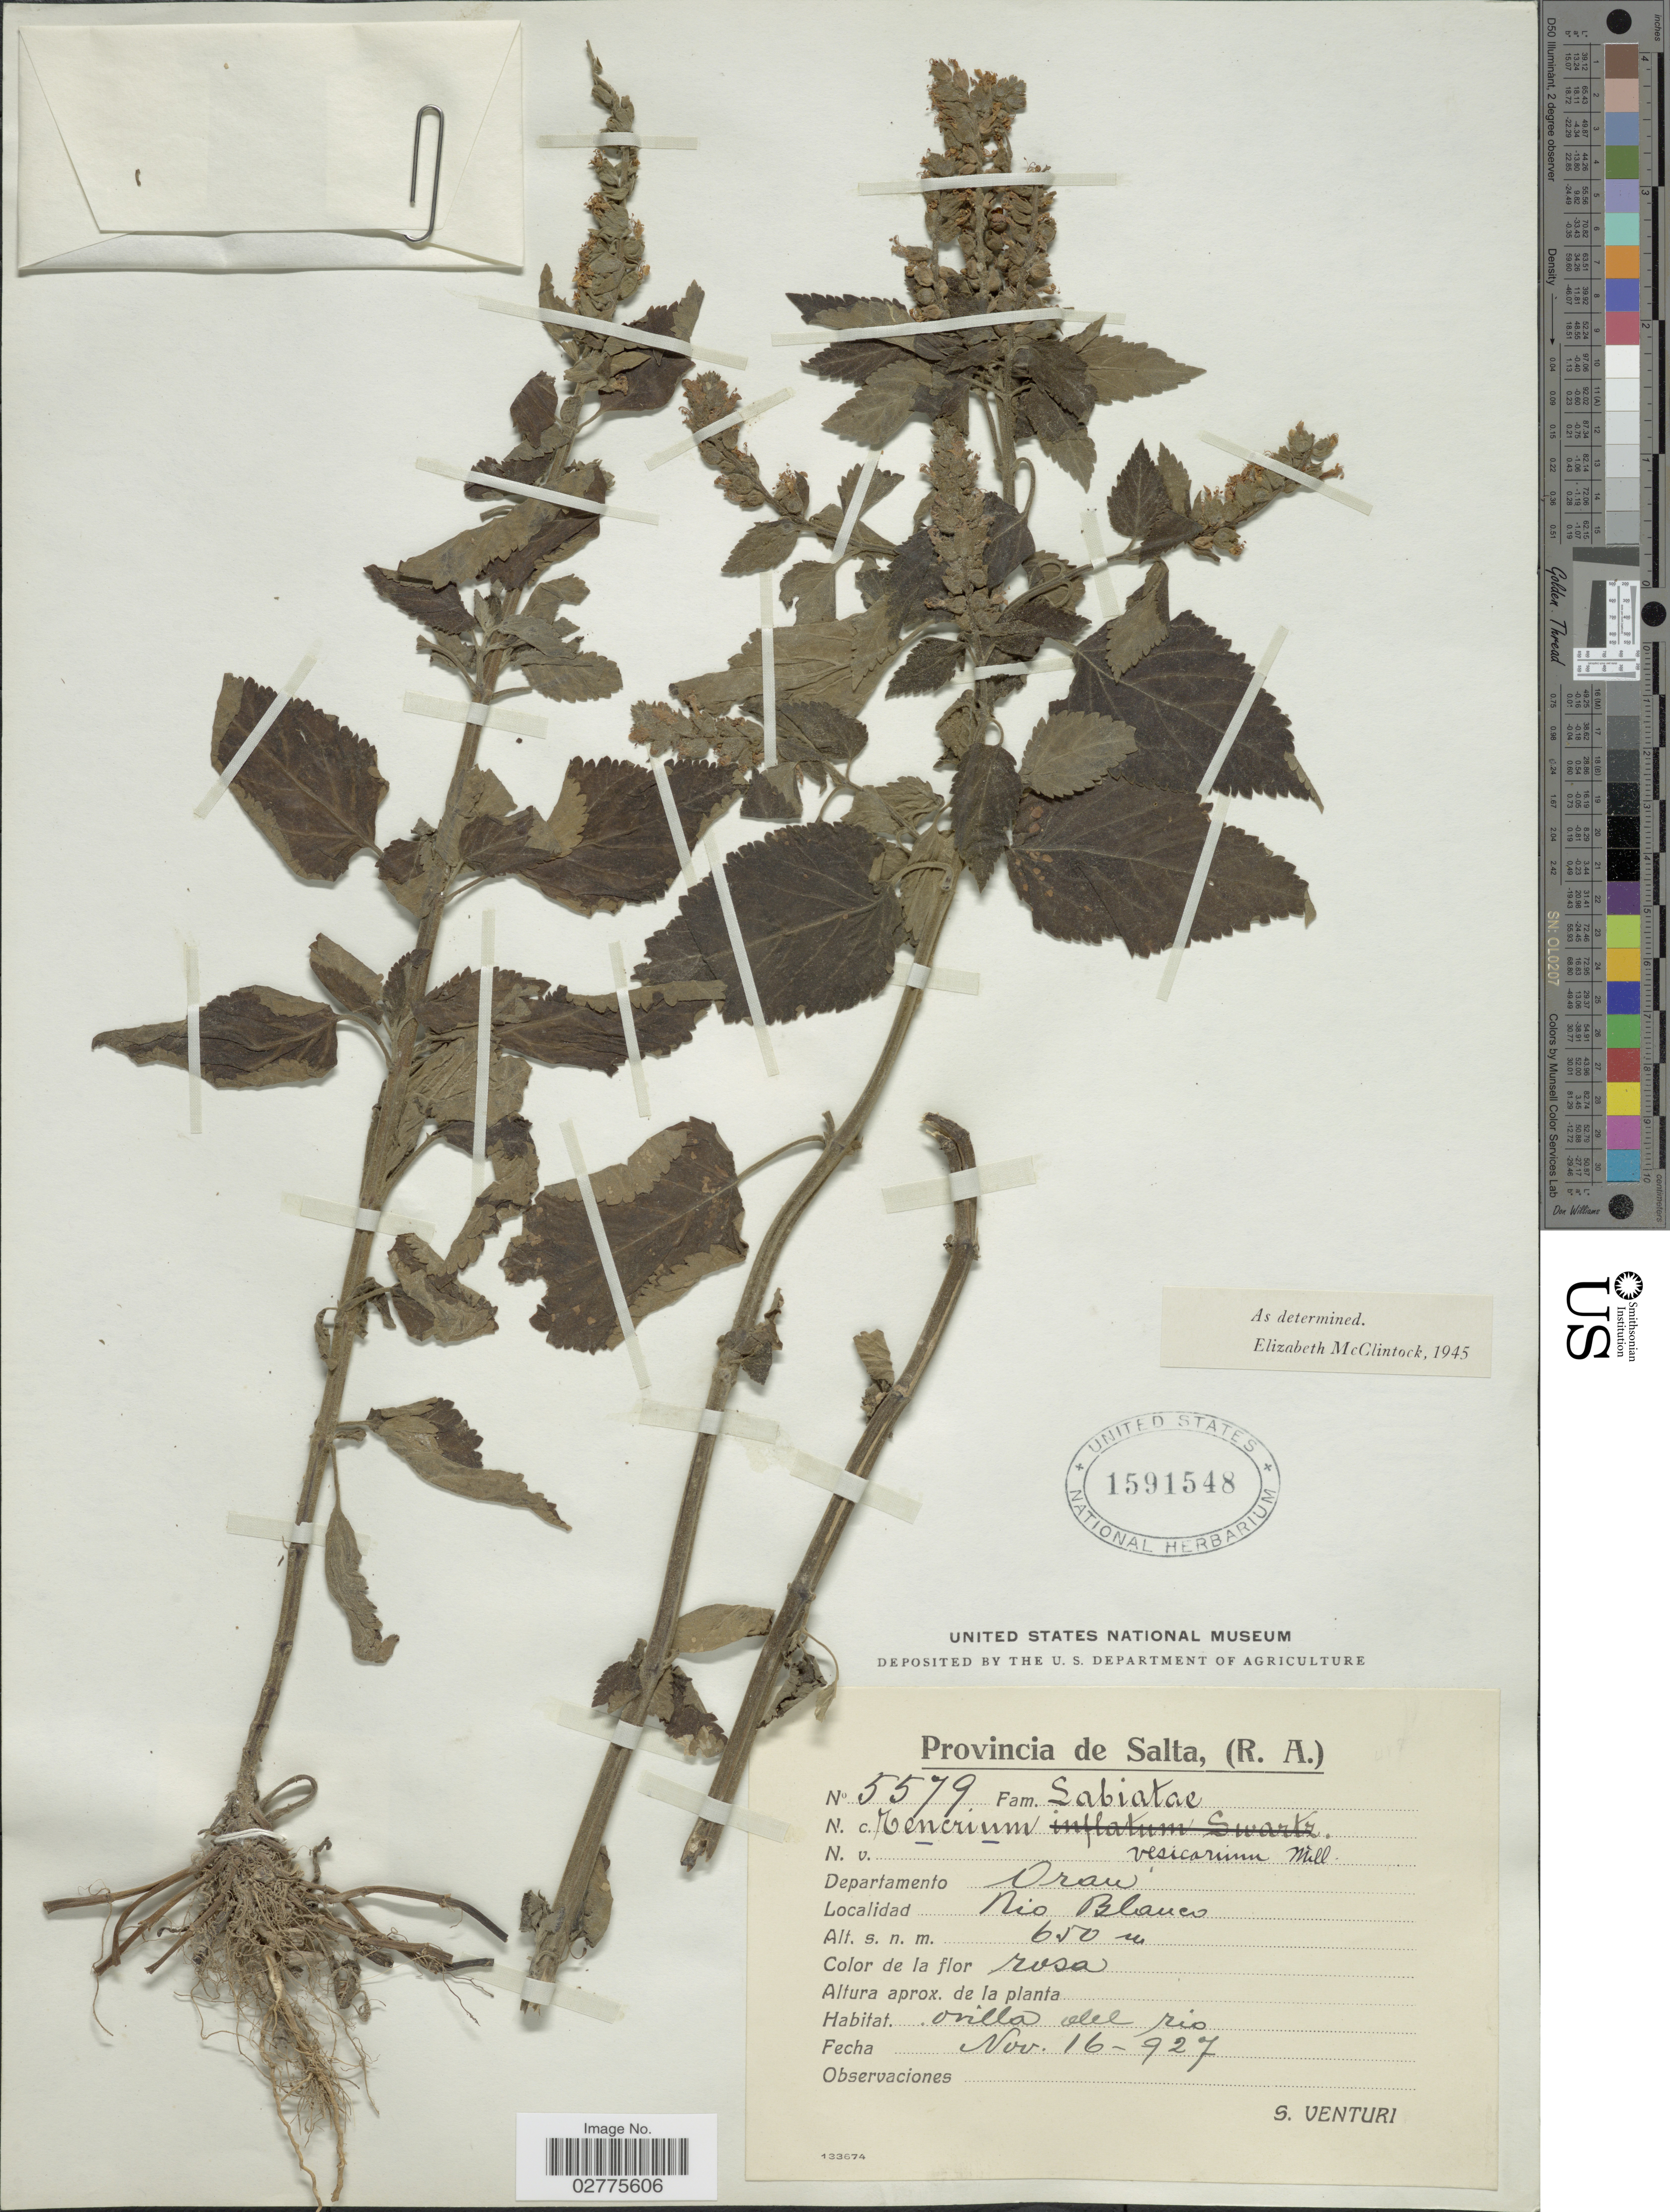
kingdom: Plantae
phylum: Tracheophyta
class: Magnoliopsida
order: Lamiales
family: Lamiaceae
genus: Teucrium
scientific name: Teucrium vesicarium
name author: Mill.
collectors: S. Venturi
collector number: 5579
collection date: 1927-11-16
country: Argentina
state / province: Salta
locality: Departamento Oran, Rio Blanco.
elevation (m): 650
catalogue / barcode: US 1591548